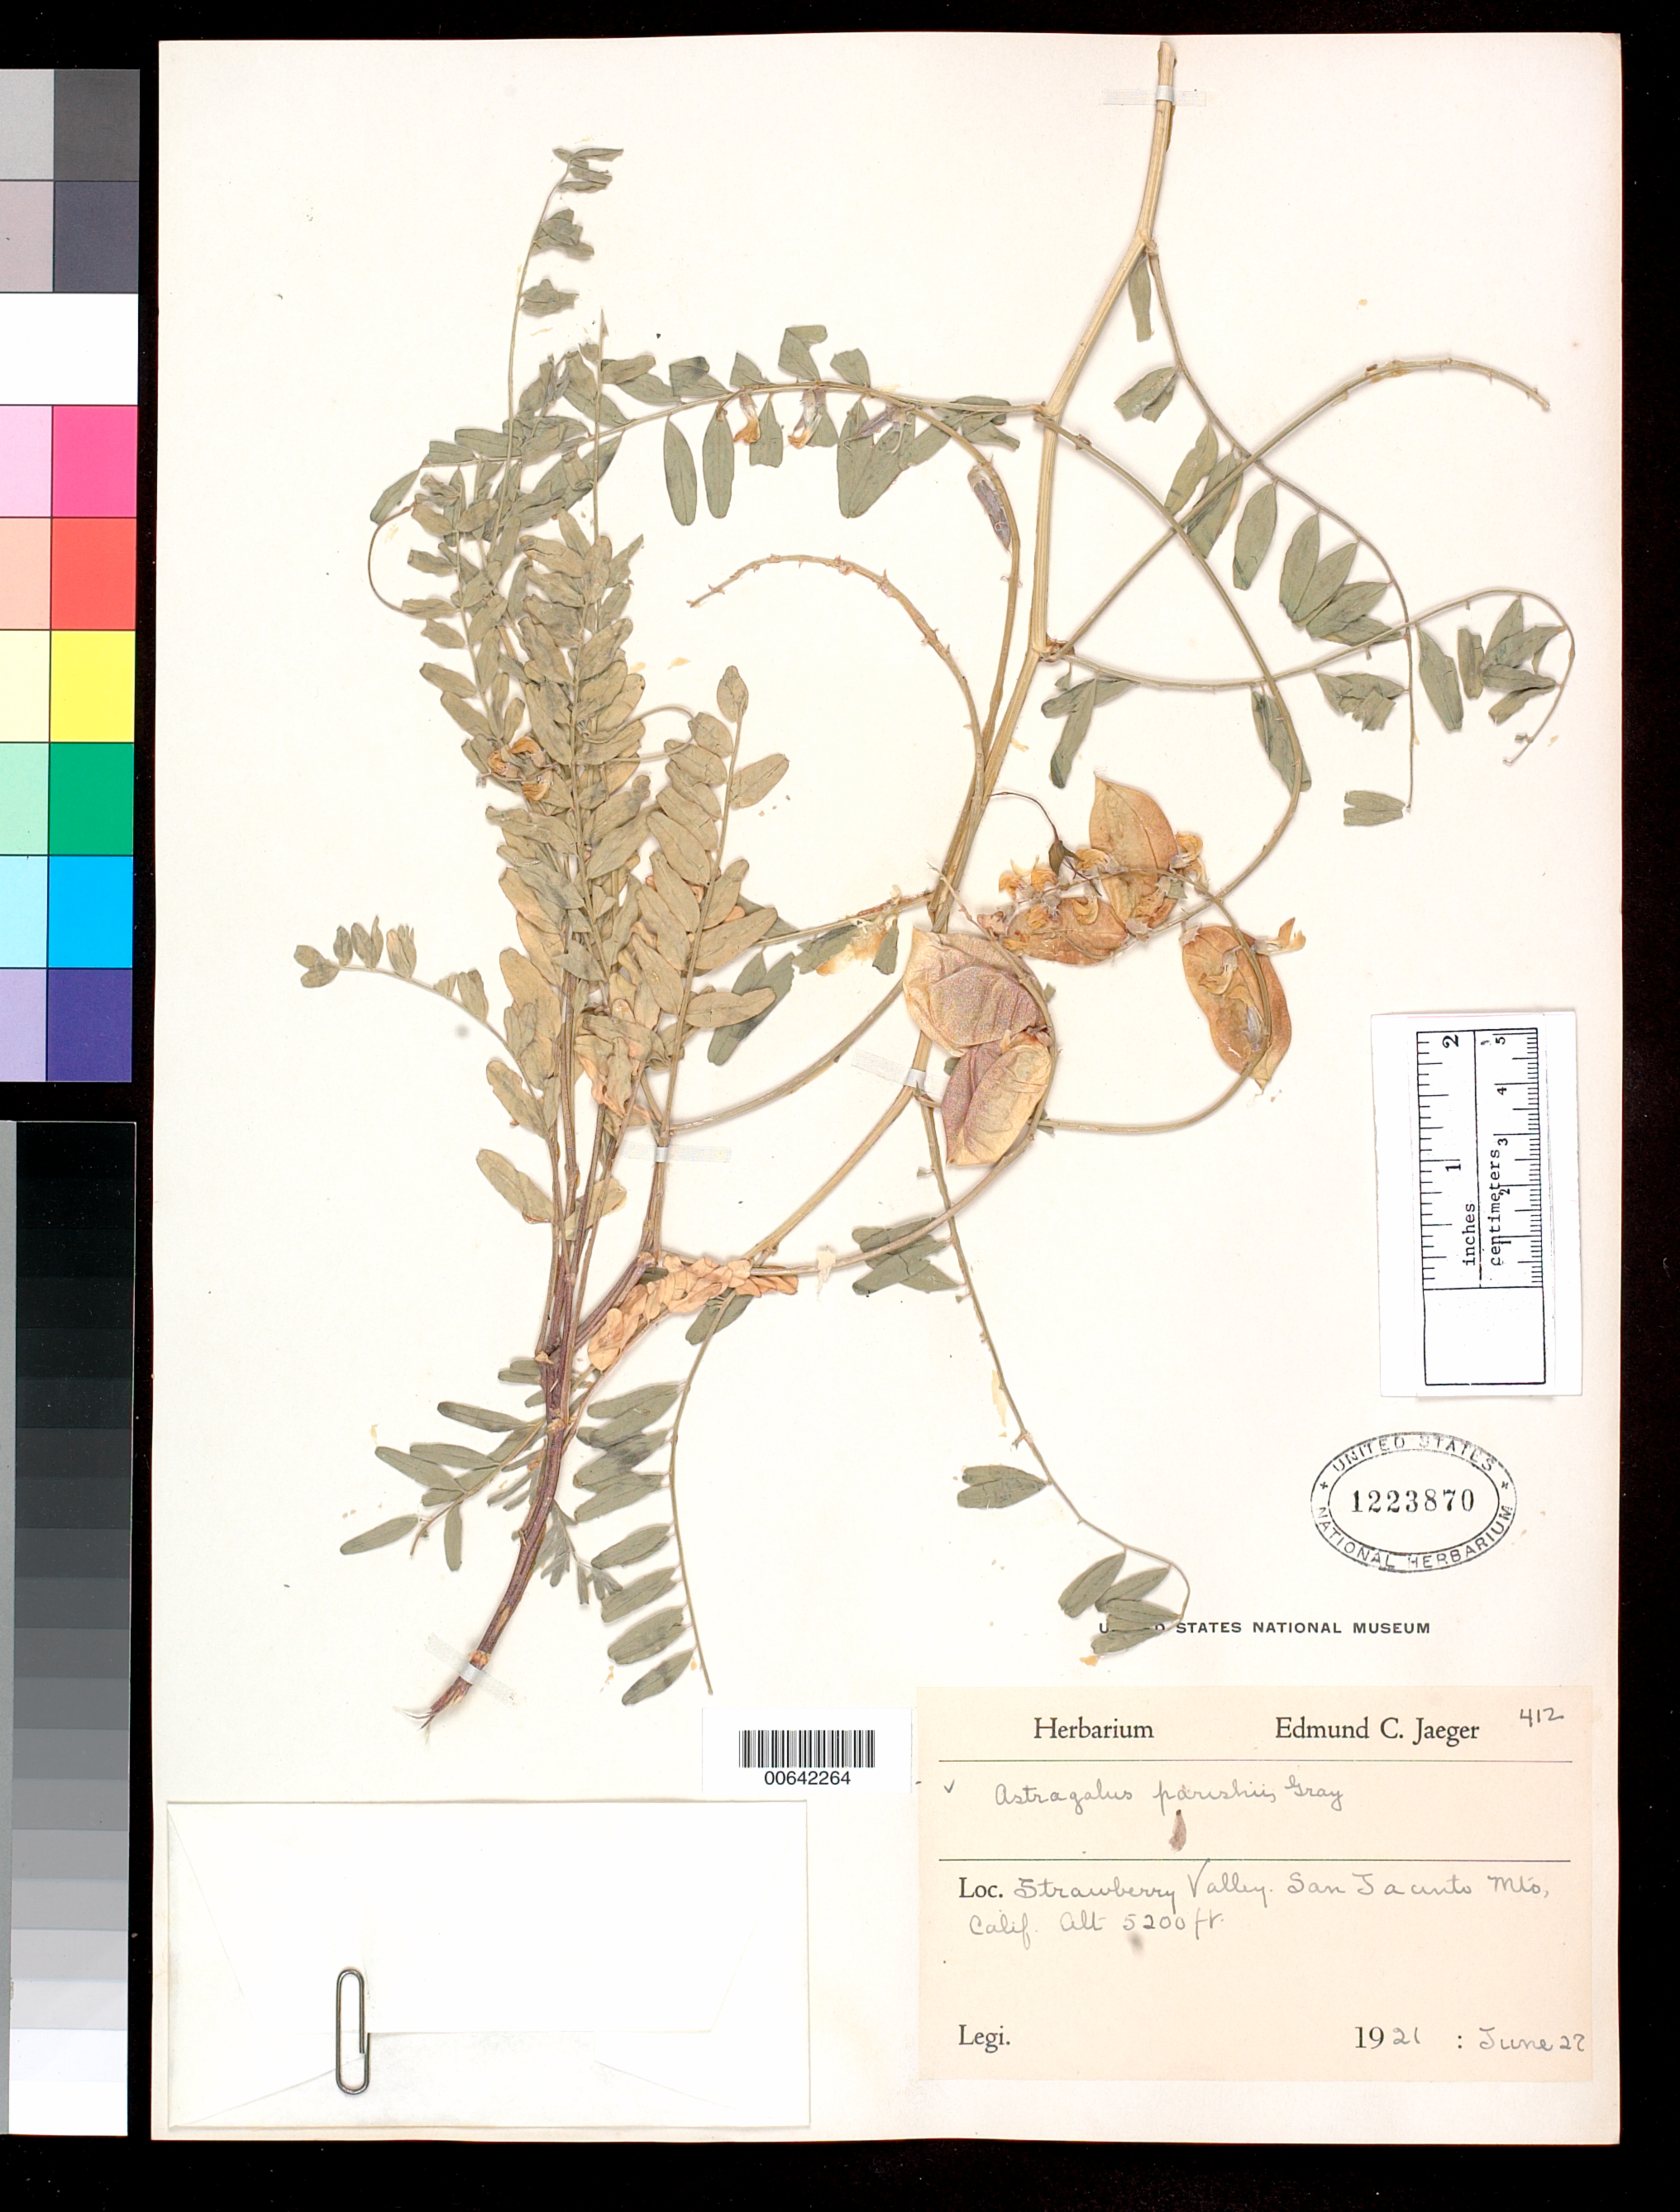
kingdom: Plantae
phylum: Tracheophyta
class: Magnoliopsida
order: Fabales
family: Fabaceae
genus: Astragalus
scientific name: Astragalus parishii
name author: A. Gray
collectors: E. Jaeger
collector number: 412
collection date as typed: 27 Jun 1921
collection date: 1921-06-27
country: United States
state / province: California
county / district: Riverside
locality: Stawberry Valley, San Jacinto Mts.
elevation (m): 1585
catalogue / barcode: US 1223870